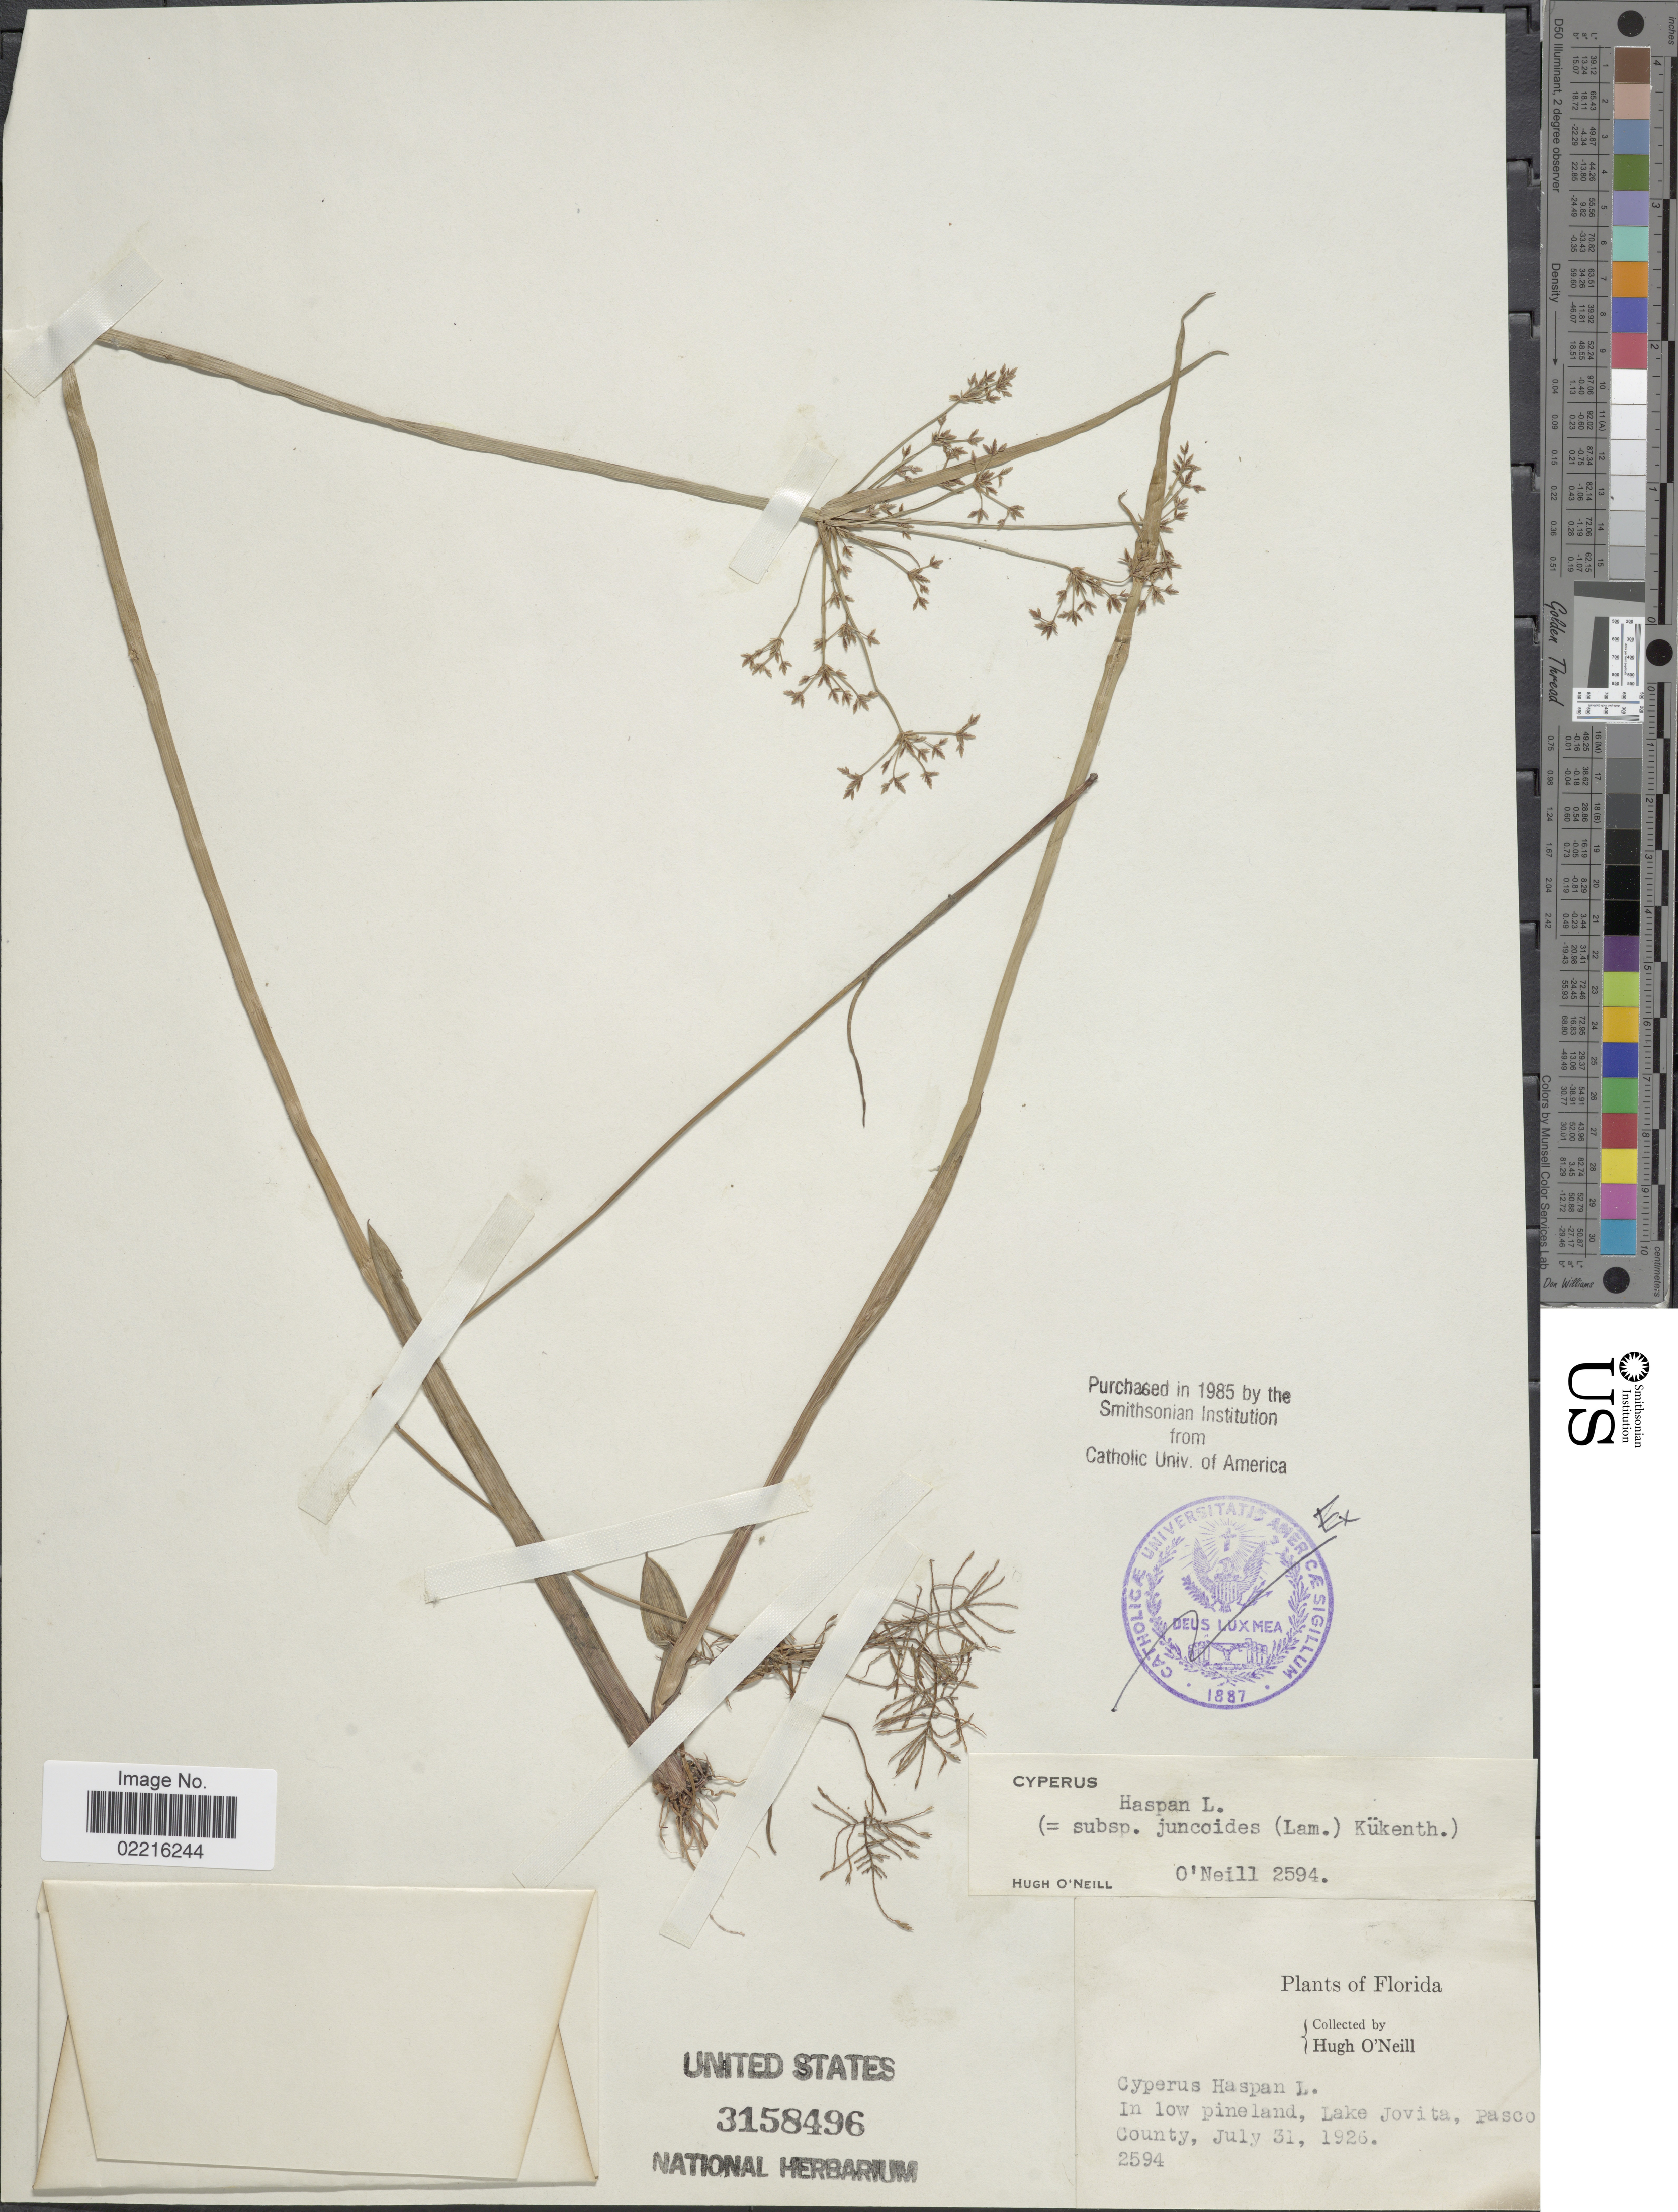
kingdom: Plantae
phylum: Tracheophyta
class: Liliopsida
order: Poales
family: Cyperaceae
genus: Cyperus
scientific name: Cyperus haspan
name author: L.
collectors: H. O'Neill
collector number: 2594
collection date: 1928-07-31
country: United States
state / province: Florida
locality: Lake Jovita, Pasco County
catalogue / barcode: US 3158496